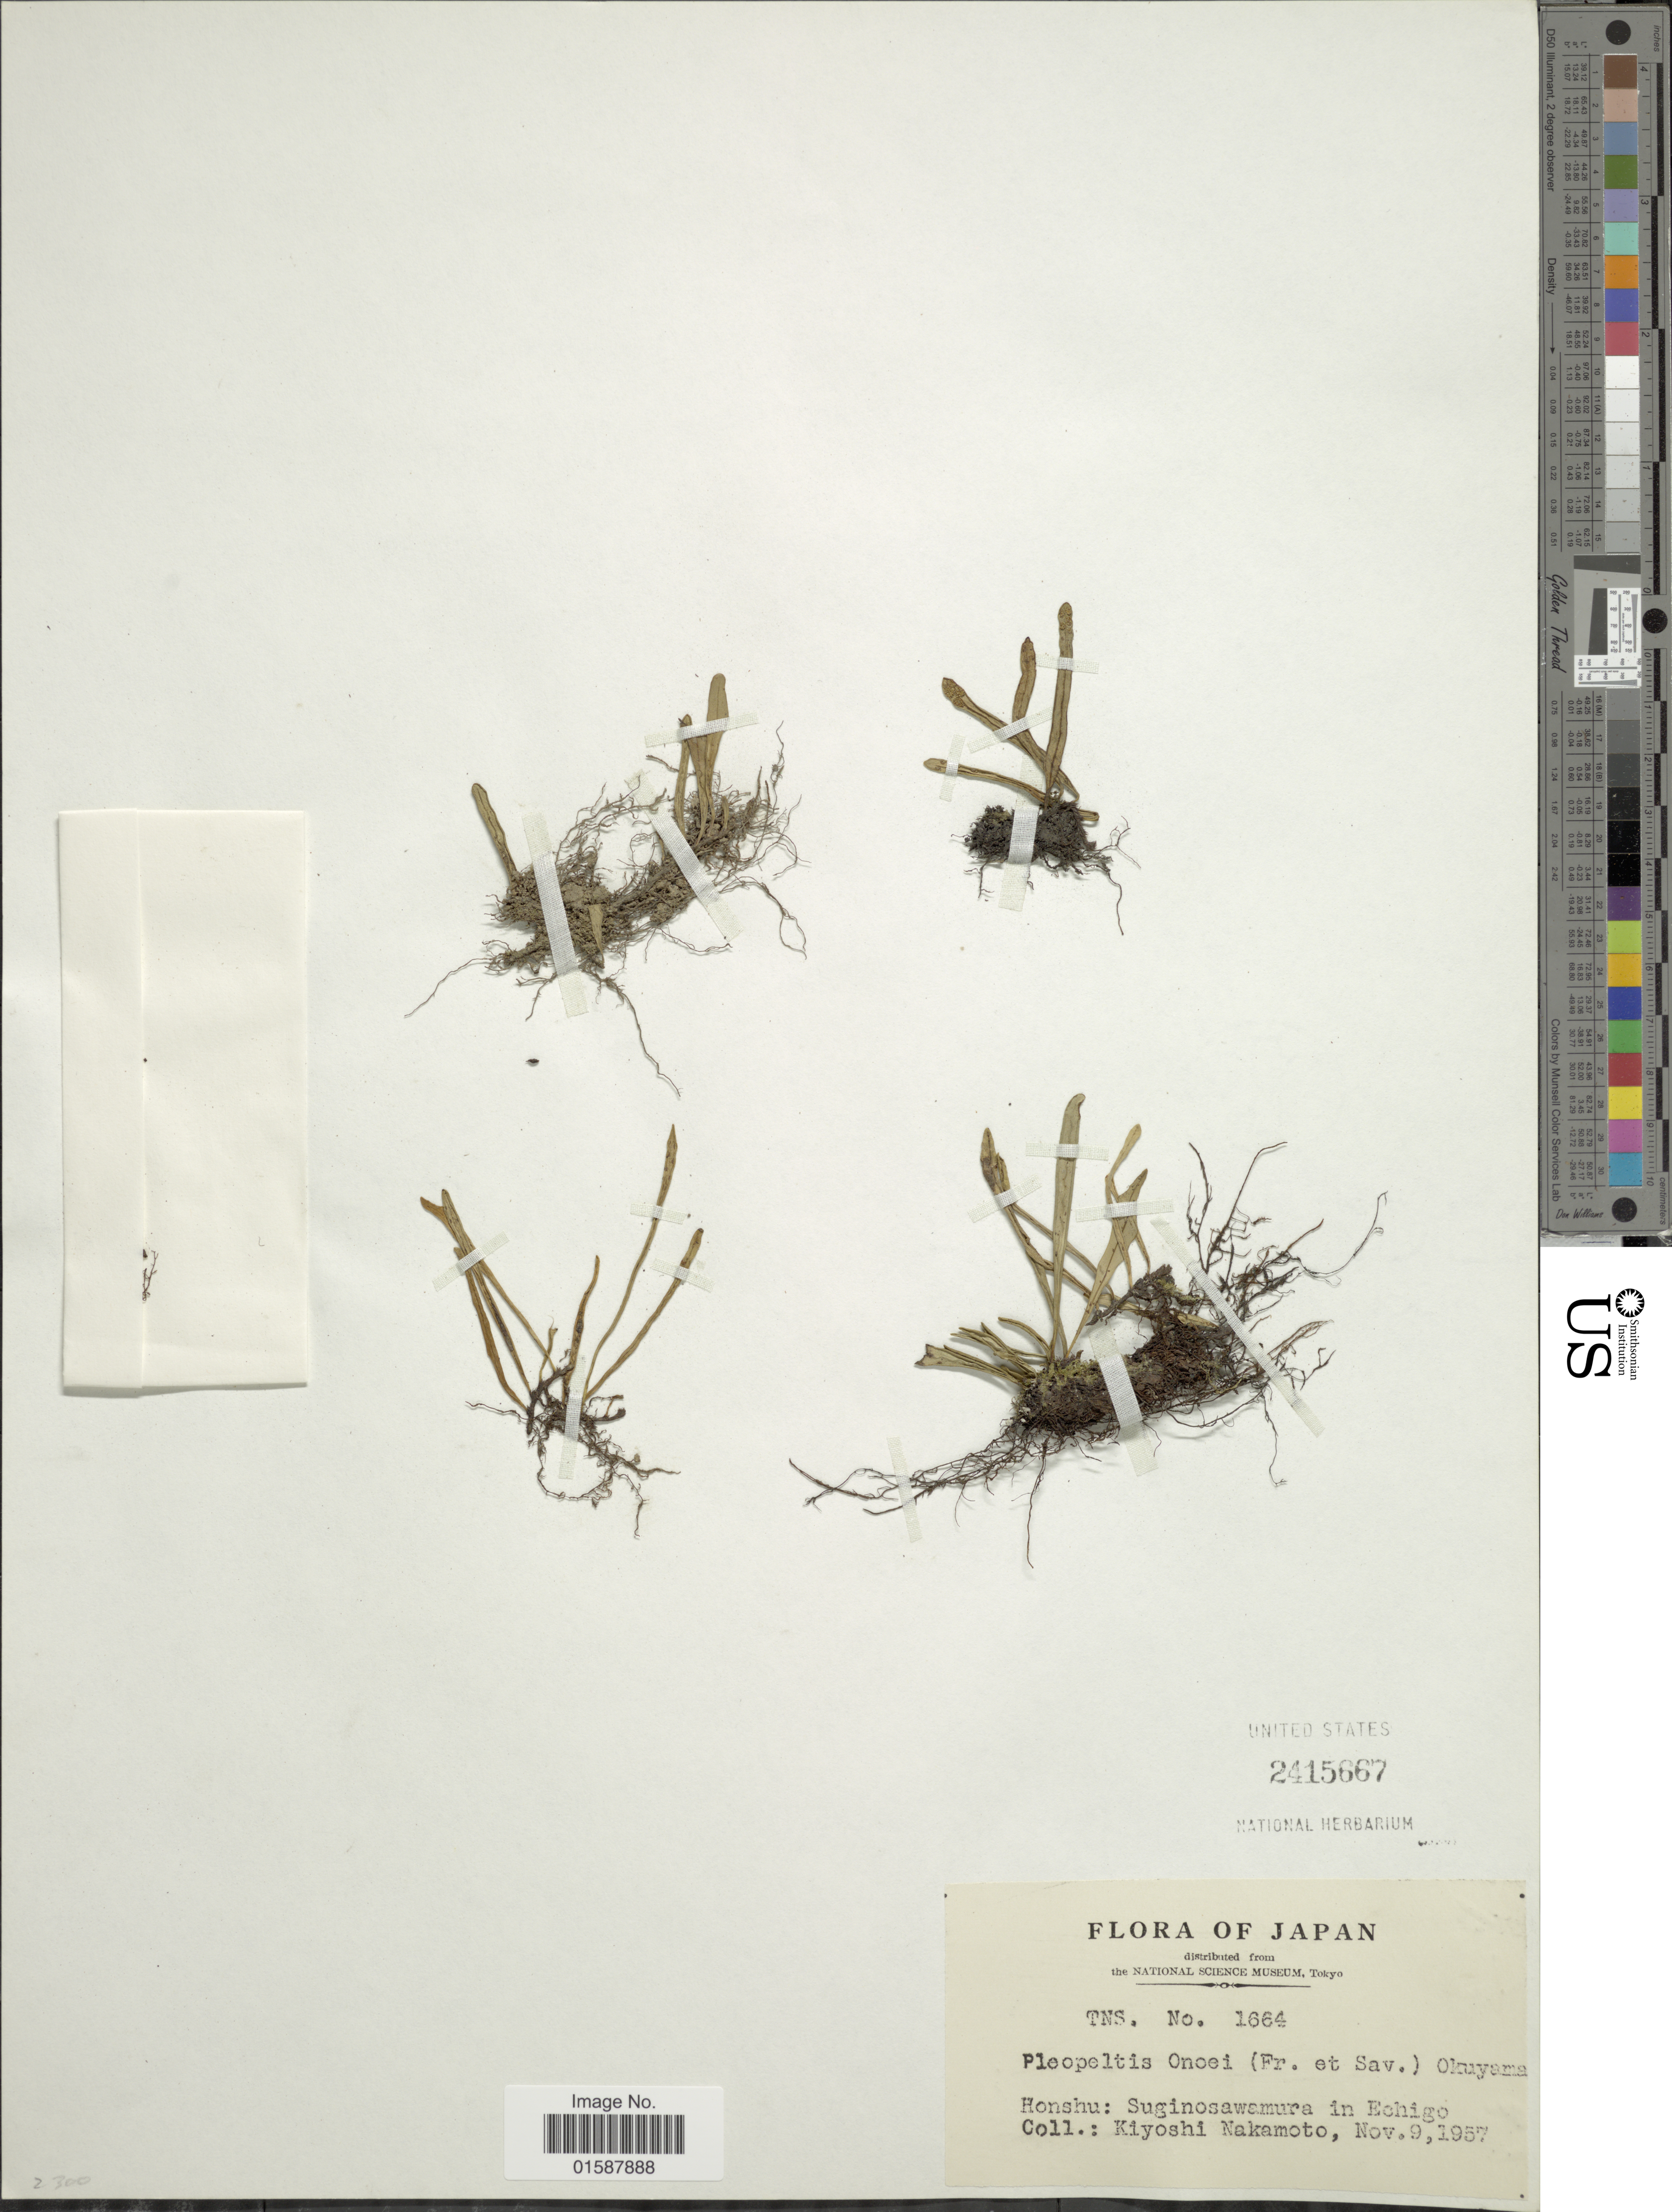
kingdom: Plantae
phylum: Tracheophyta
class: Polypodiopsida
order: Polypodiales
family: Polypodiaceae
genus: Lepisorus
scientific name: Lepisorus onoei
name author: Ching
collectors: K. Nakamoto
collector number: TNS. 1664*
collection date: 1957-11-09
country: Japan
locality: Honshu: Suginosawamura in Behigo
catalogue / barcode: US 2415667